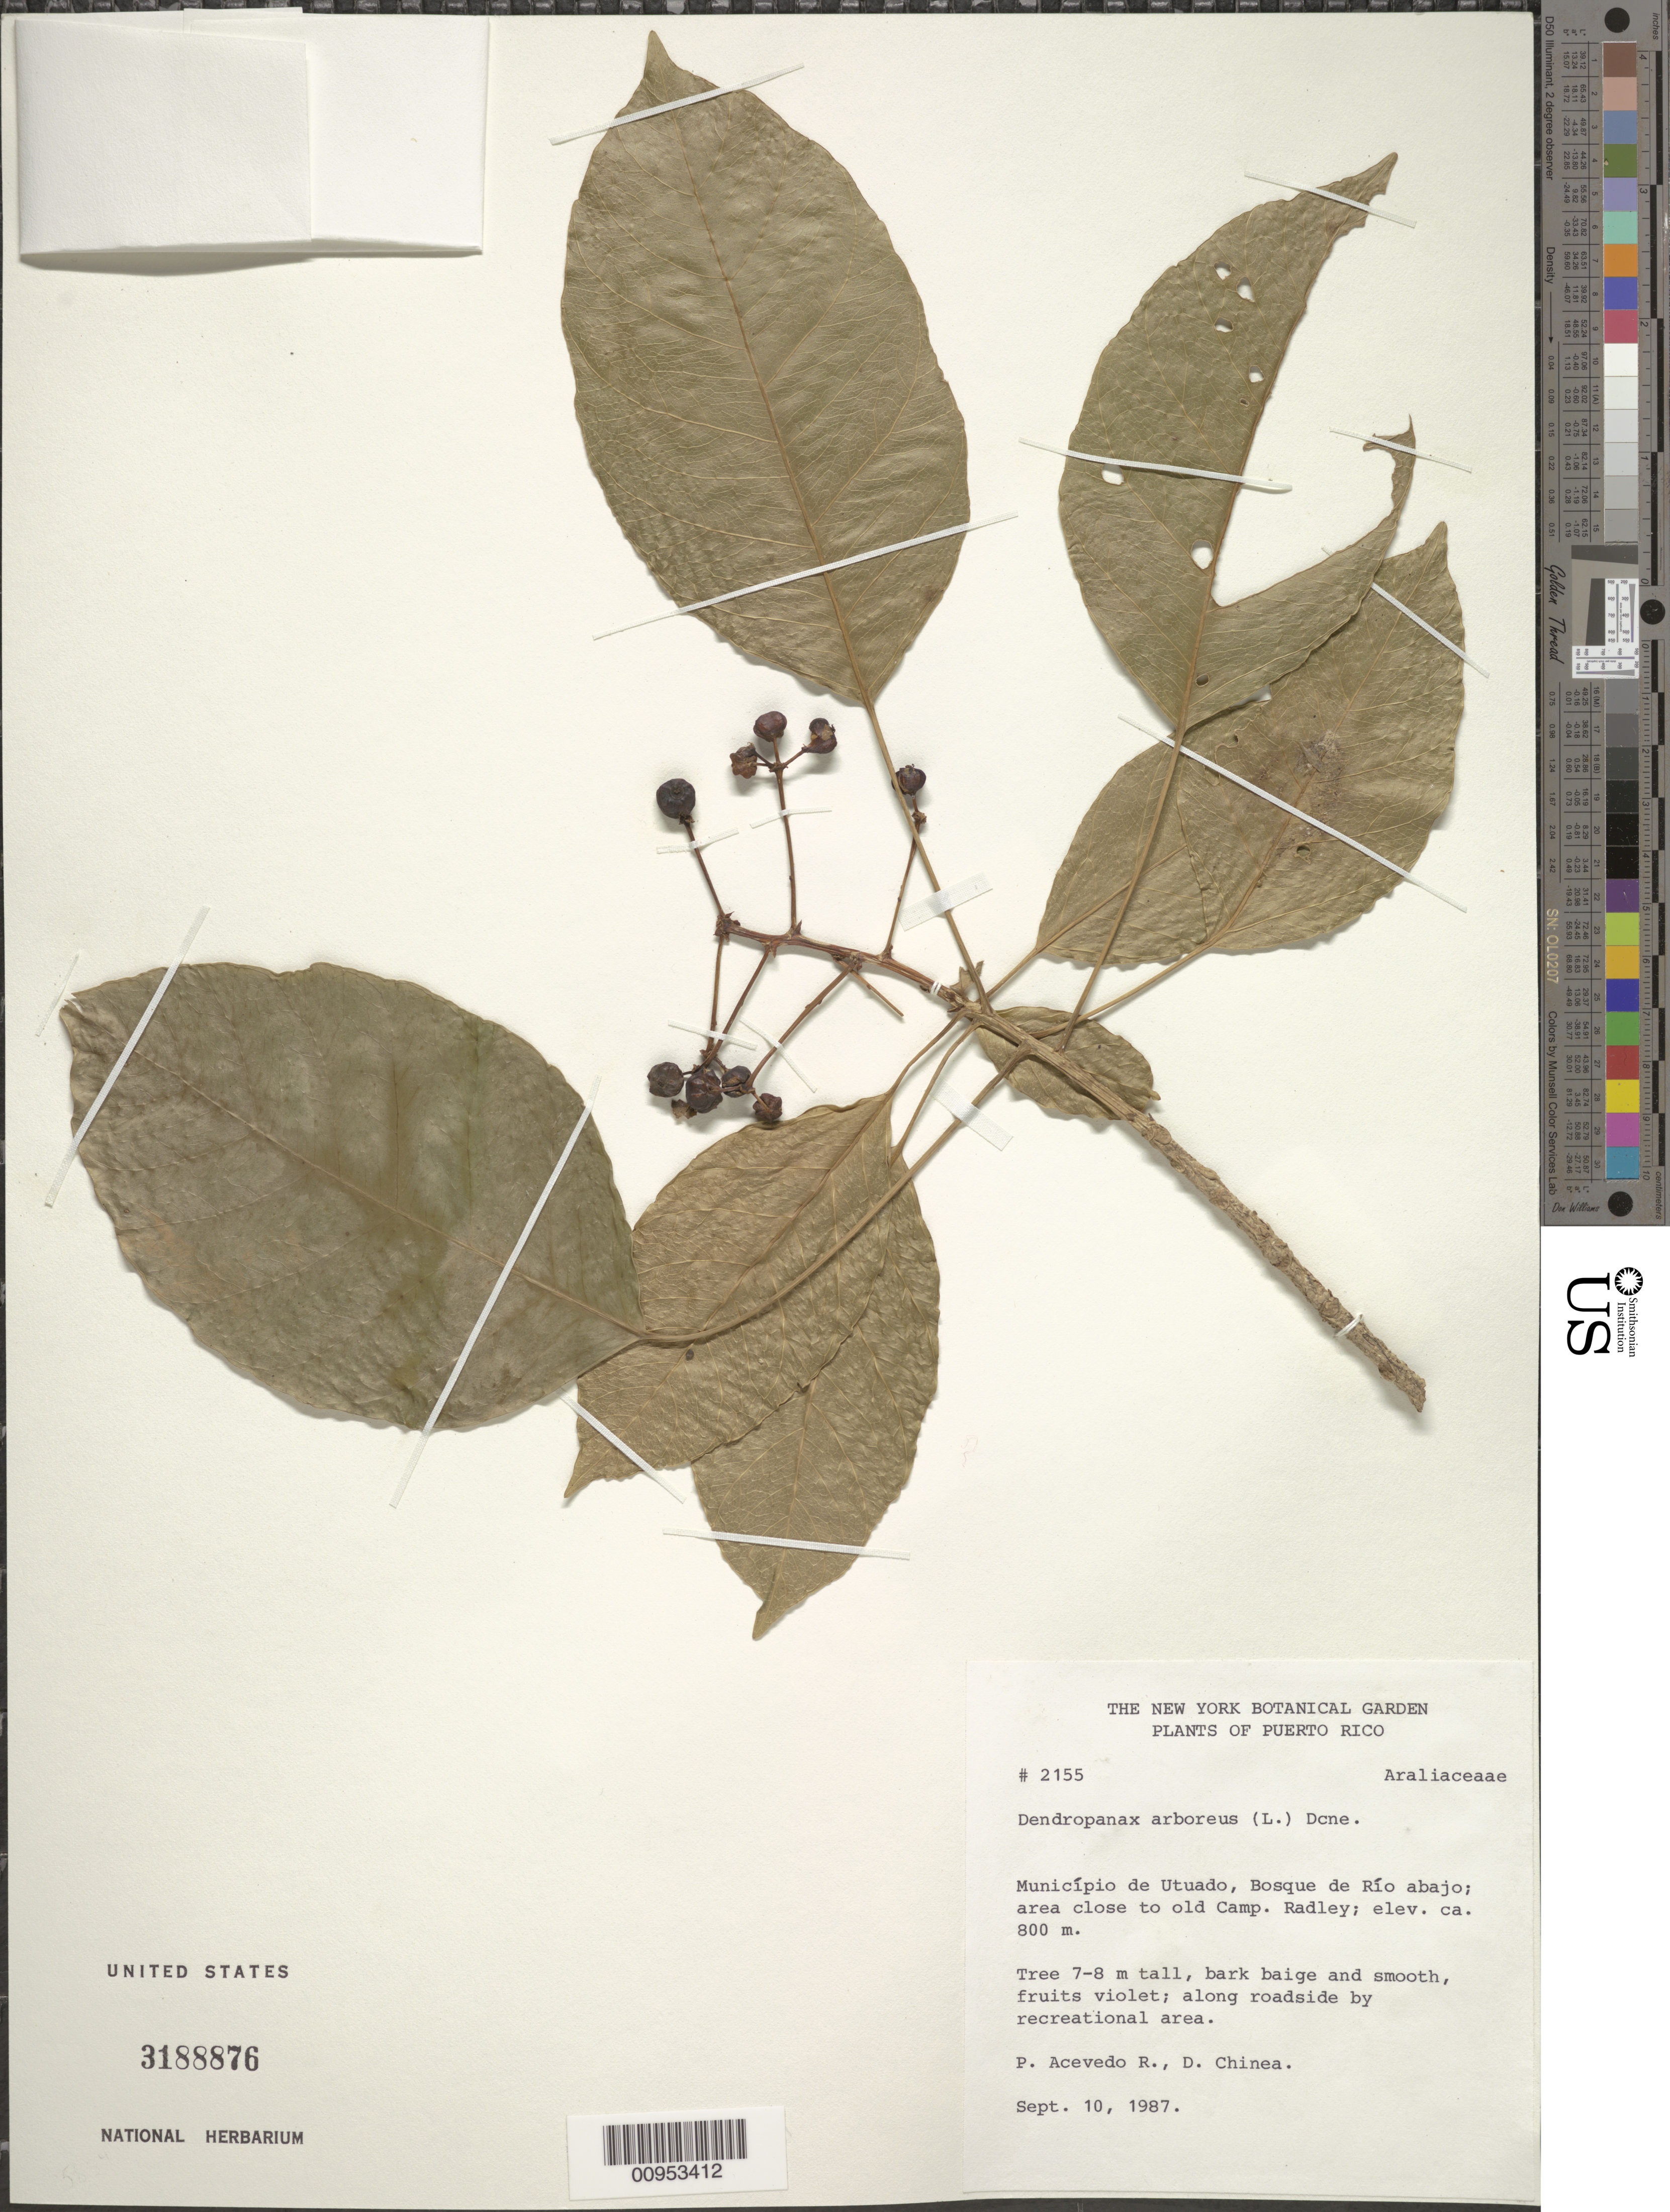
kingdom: Plantae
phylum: Tracheophyta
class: Magnoliopsida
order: Apiales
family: Araliaceae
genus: Dendropanax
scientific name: Dendropanax arboreus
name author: (L.) Decne. & Planch.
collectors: P. Acevedo-Rodr. & D. Chinea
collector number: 2155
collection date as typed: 10 Sep 1987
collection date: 1987-09-10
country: Puerto Rico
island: Puerto Rico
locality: Município de Utuado, Bosque de Río abajo, area close to old Camp Radley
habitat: Along roadside by recreational area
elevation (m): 800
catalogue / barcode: US 3188876